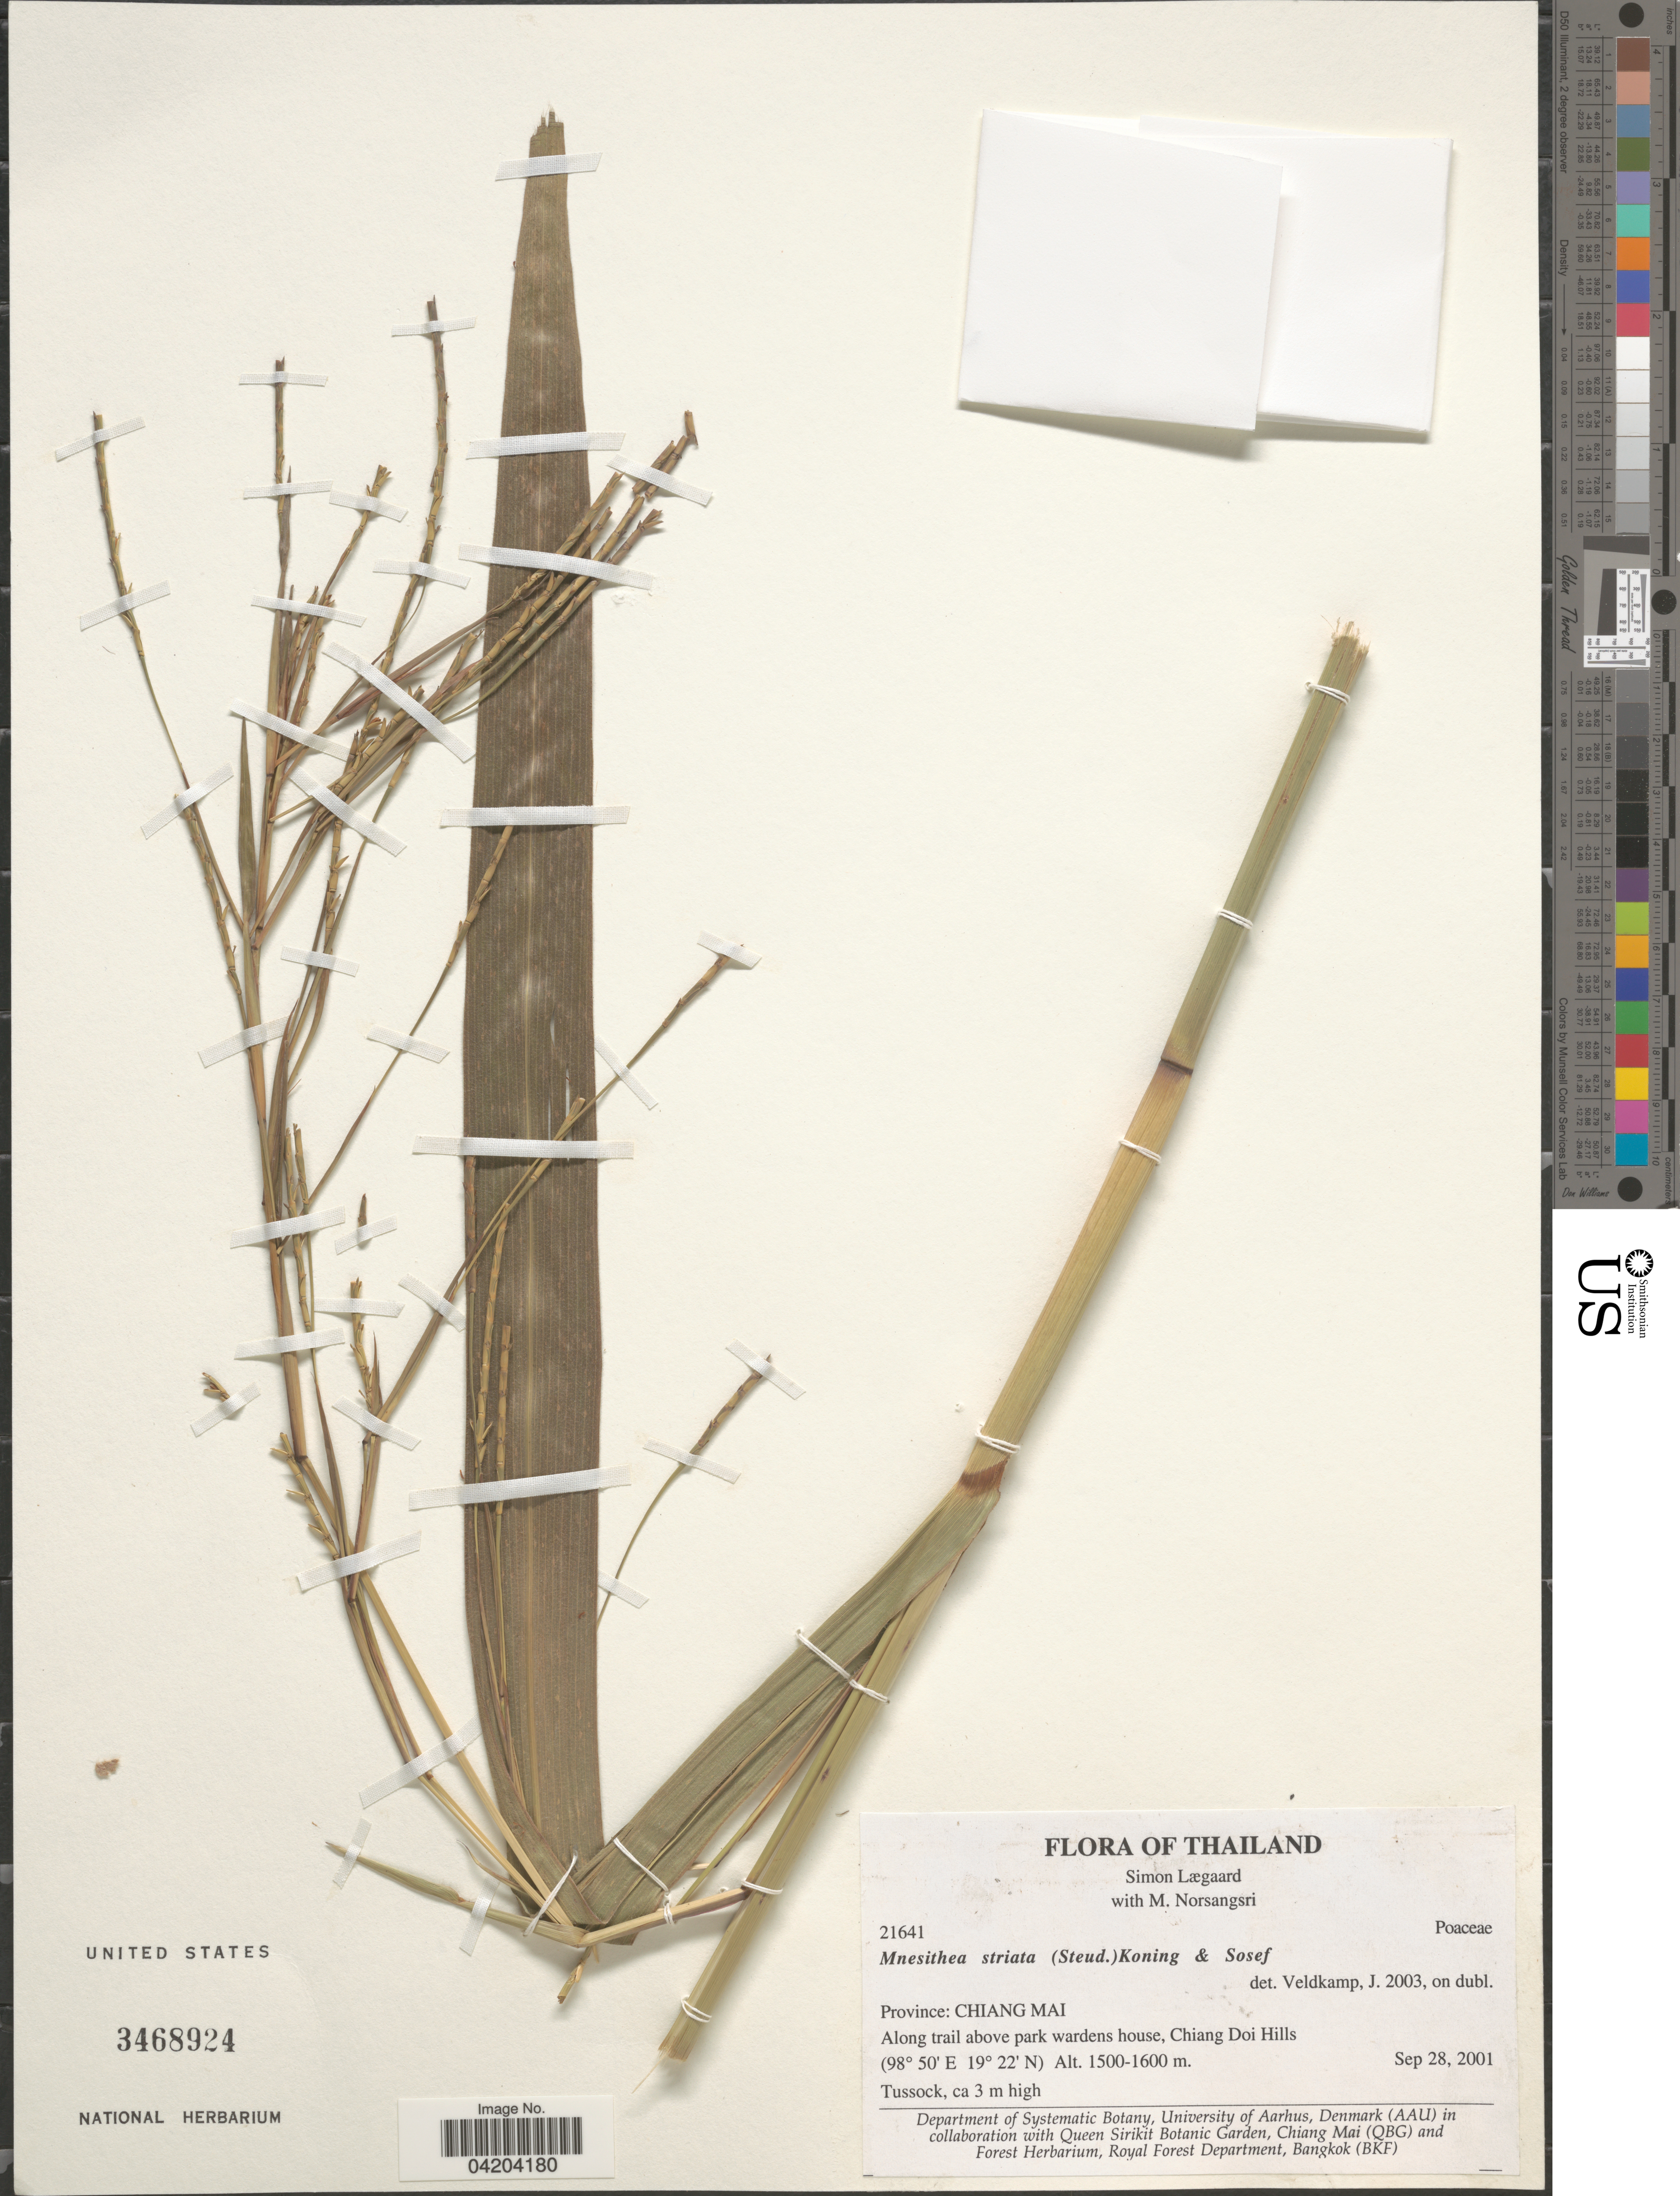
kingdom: Plantae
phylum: Tracheophyta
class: Liliopsida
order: Poales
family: Poaceae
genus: Mnesithea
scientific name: Mnesithea striata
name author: (Steud.) de Koning & Sosef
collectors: S. Lægaard & M. Norsangsri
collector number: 21641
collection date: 2001-09-28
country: Thailand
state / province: Chiang Mai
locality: Along trail above park wardens house, Chiang Doi Hills.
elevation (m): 1500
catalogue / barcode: US 3468924